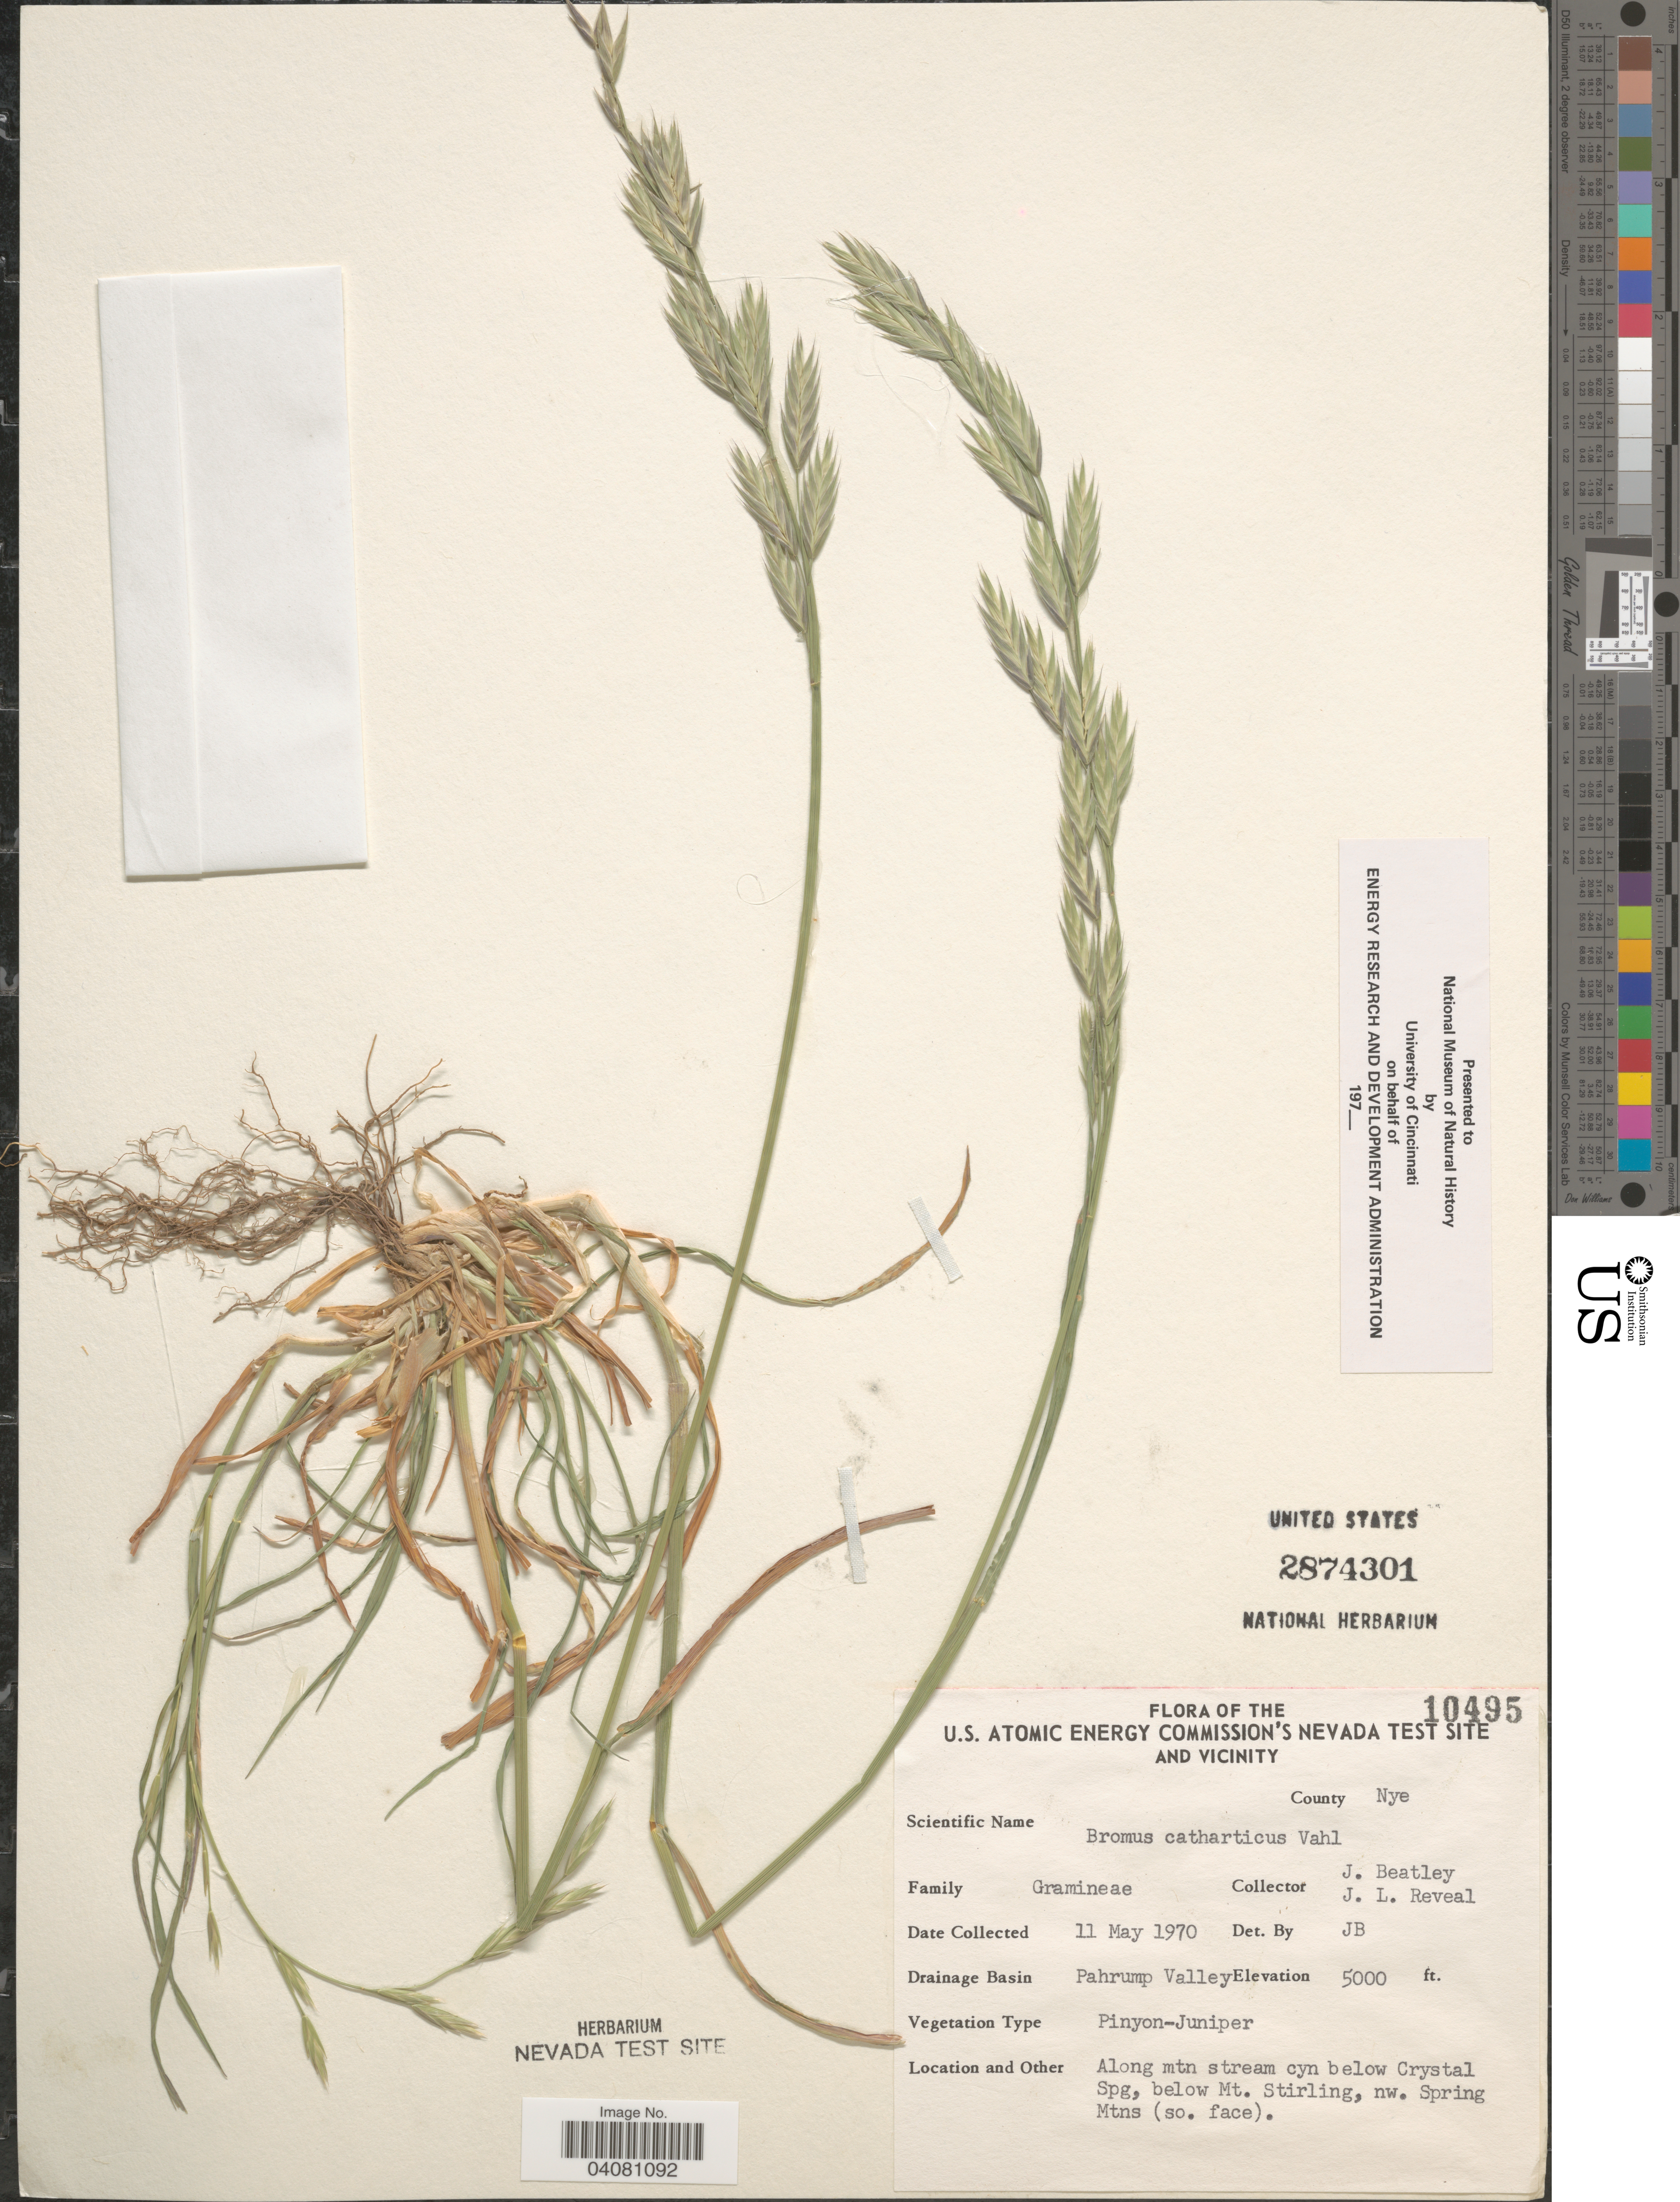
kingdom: Plantae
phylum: Tracheophyta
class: Liliopsida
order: Poales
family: Poaceae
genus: Bromus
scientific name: Bromus carinatus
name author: Hook. & Arn.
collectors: J. C. Beatley & J. L. Reveal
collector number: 10495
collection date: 1970-05-11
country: United States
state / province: Nevada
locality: U.S. Atomic Energy Commission's Nevada Test Site And Vicinity. County Nye. Drainage Basin Pahrump Valley. Along mtn stream cyn below Crystal Spg, below Mt. Stirling, nw. Spring Mtns (so, face).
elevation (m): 1524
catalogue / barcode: US 2874301